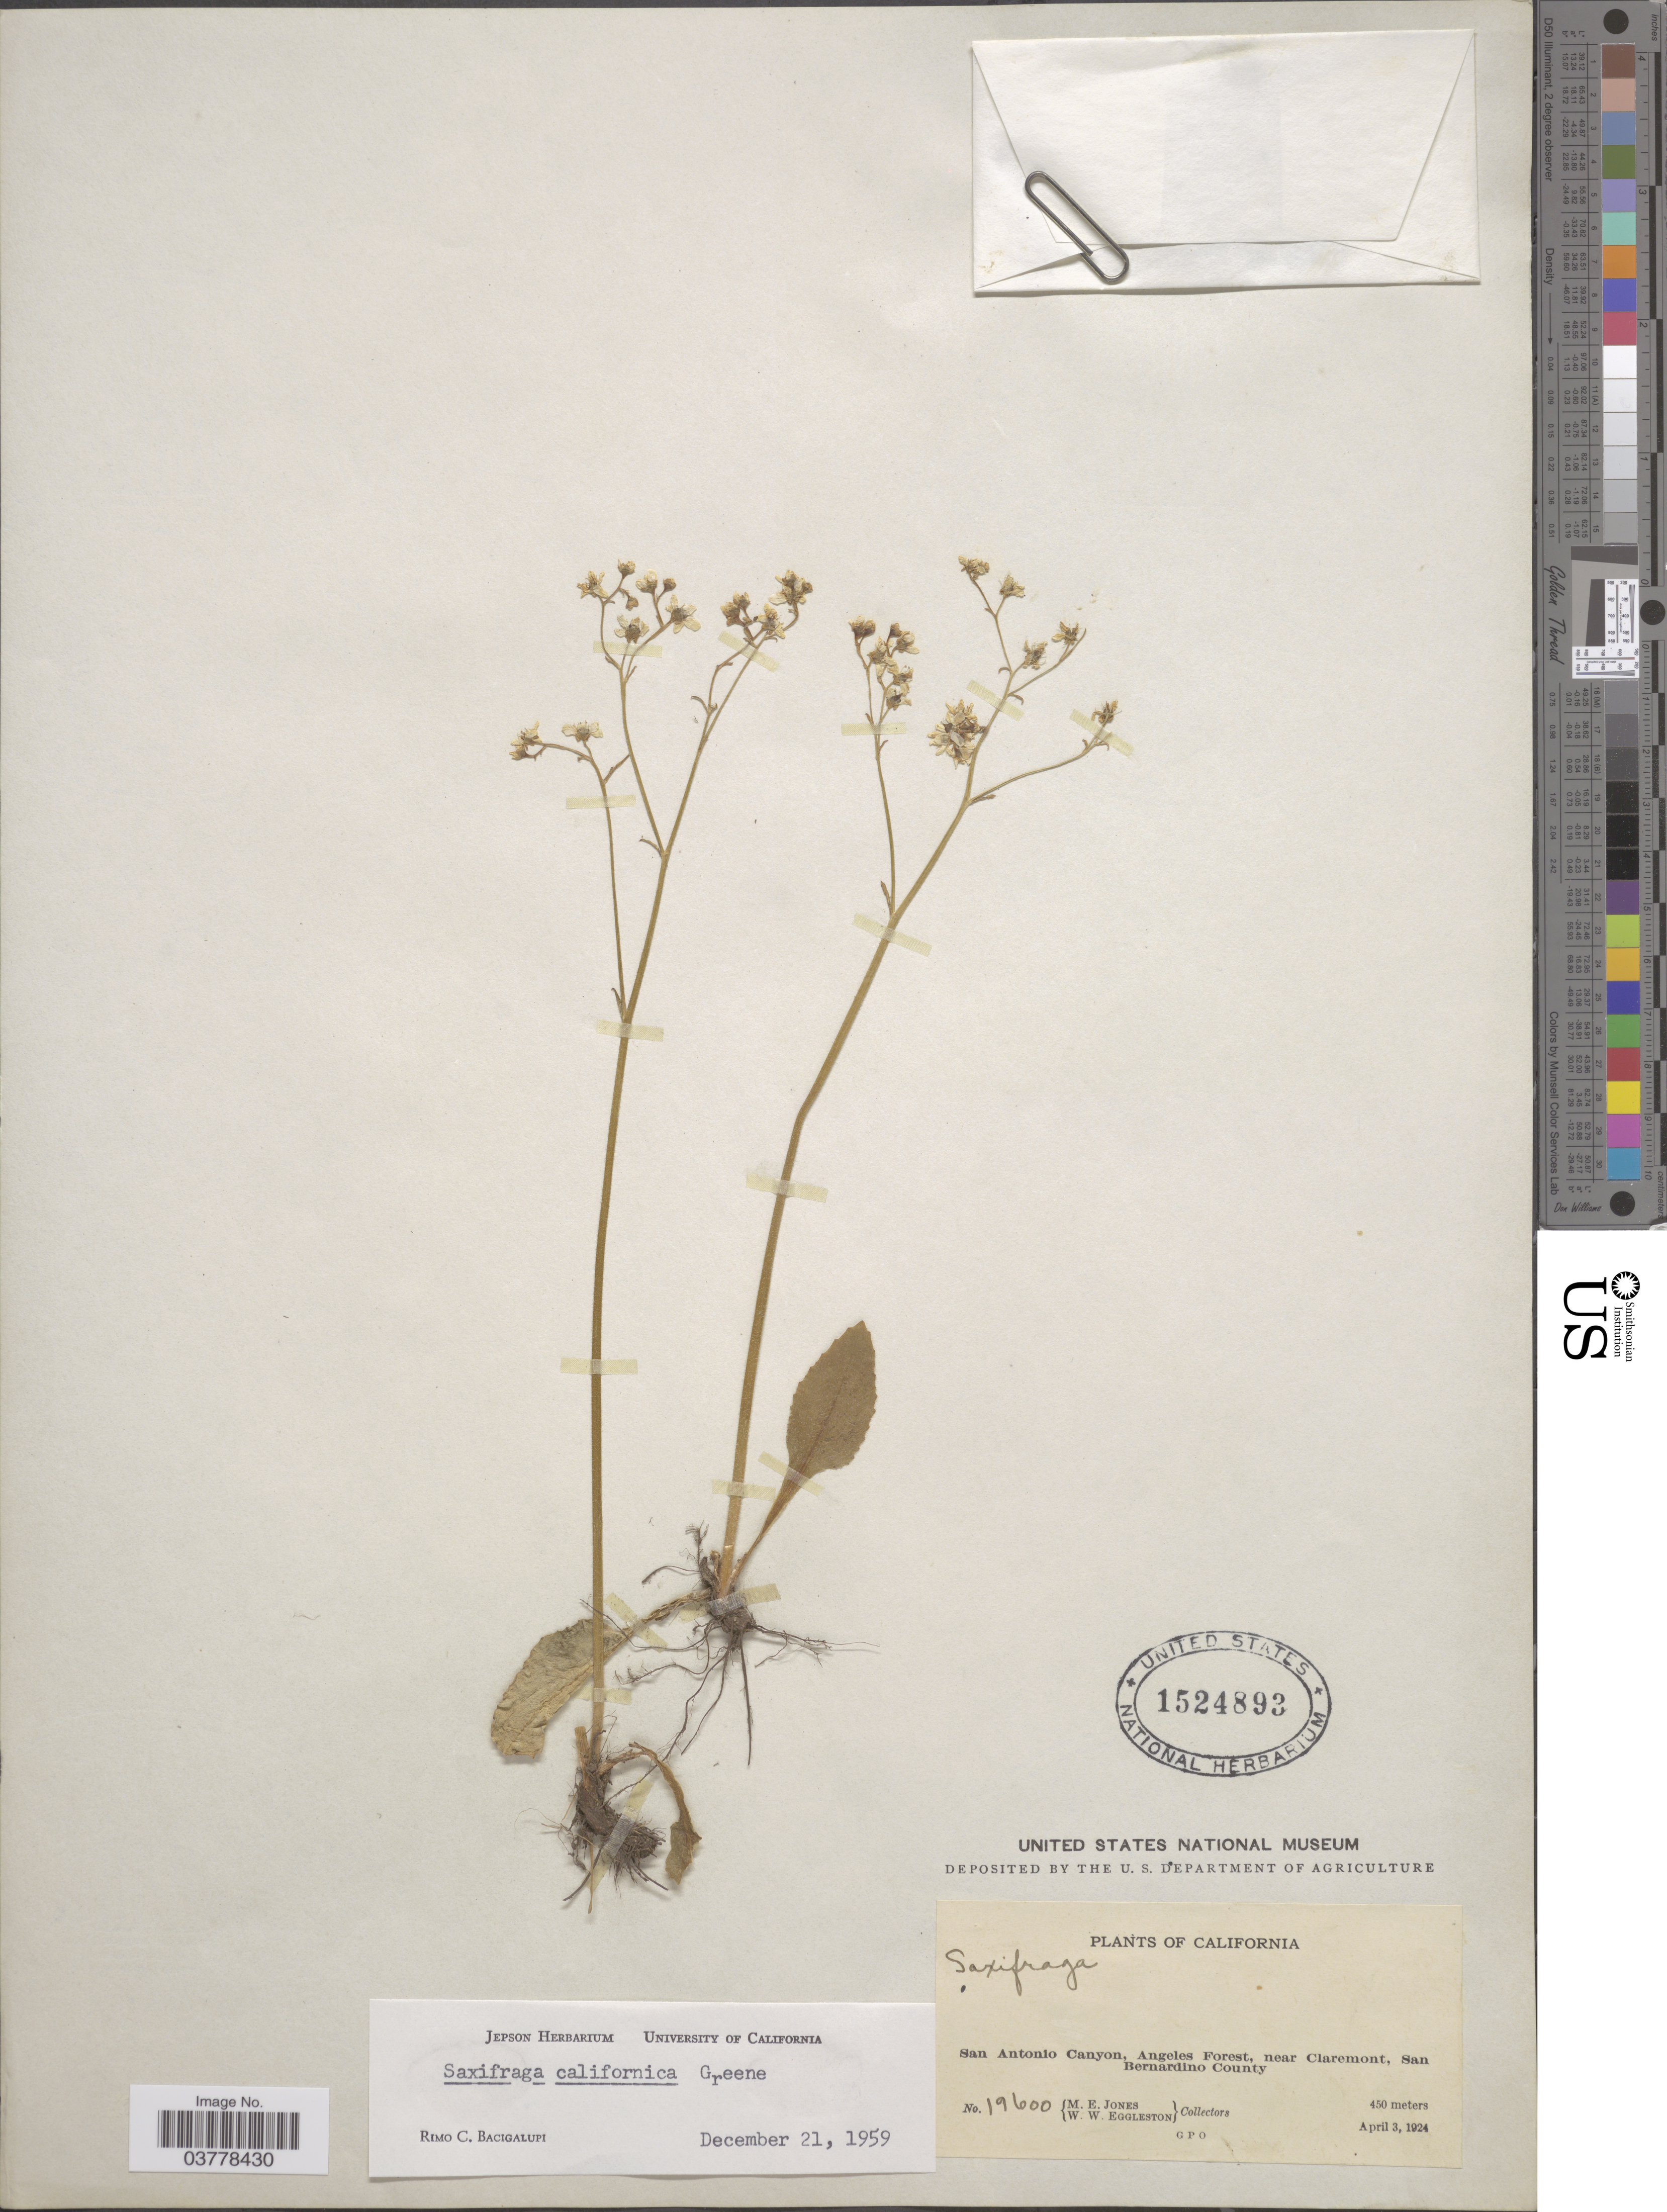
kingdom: Plantae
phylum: Tracheophyta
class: Magnoliopsida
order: Saxifragales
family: Saxifragaceae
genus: Micranthes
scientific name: Micranthes californica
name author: (Greene) Small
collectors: M. E. Jones & W. W. Eggleston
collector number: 19600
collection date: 1924-04-03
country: United States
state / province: California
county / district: San Bernardino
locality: San Antonio Canyon, Angeles Forest, near Claremont, San Bernardino County.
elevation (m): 450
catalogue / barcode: US 1524893